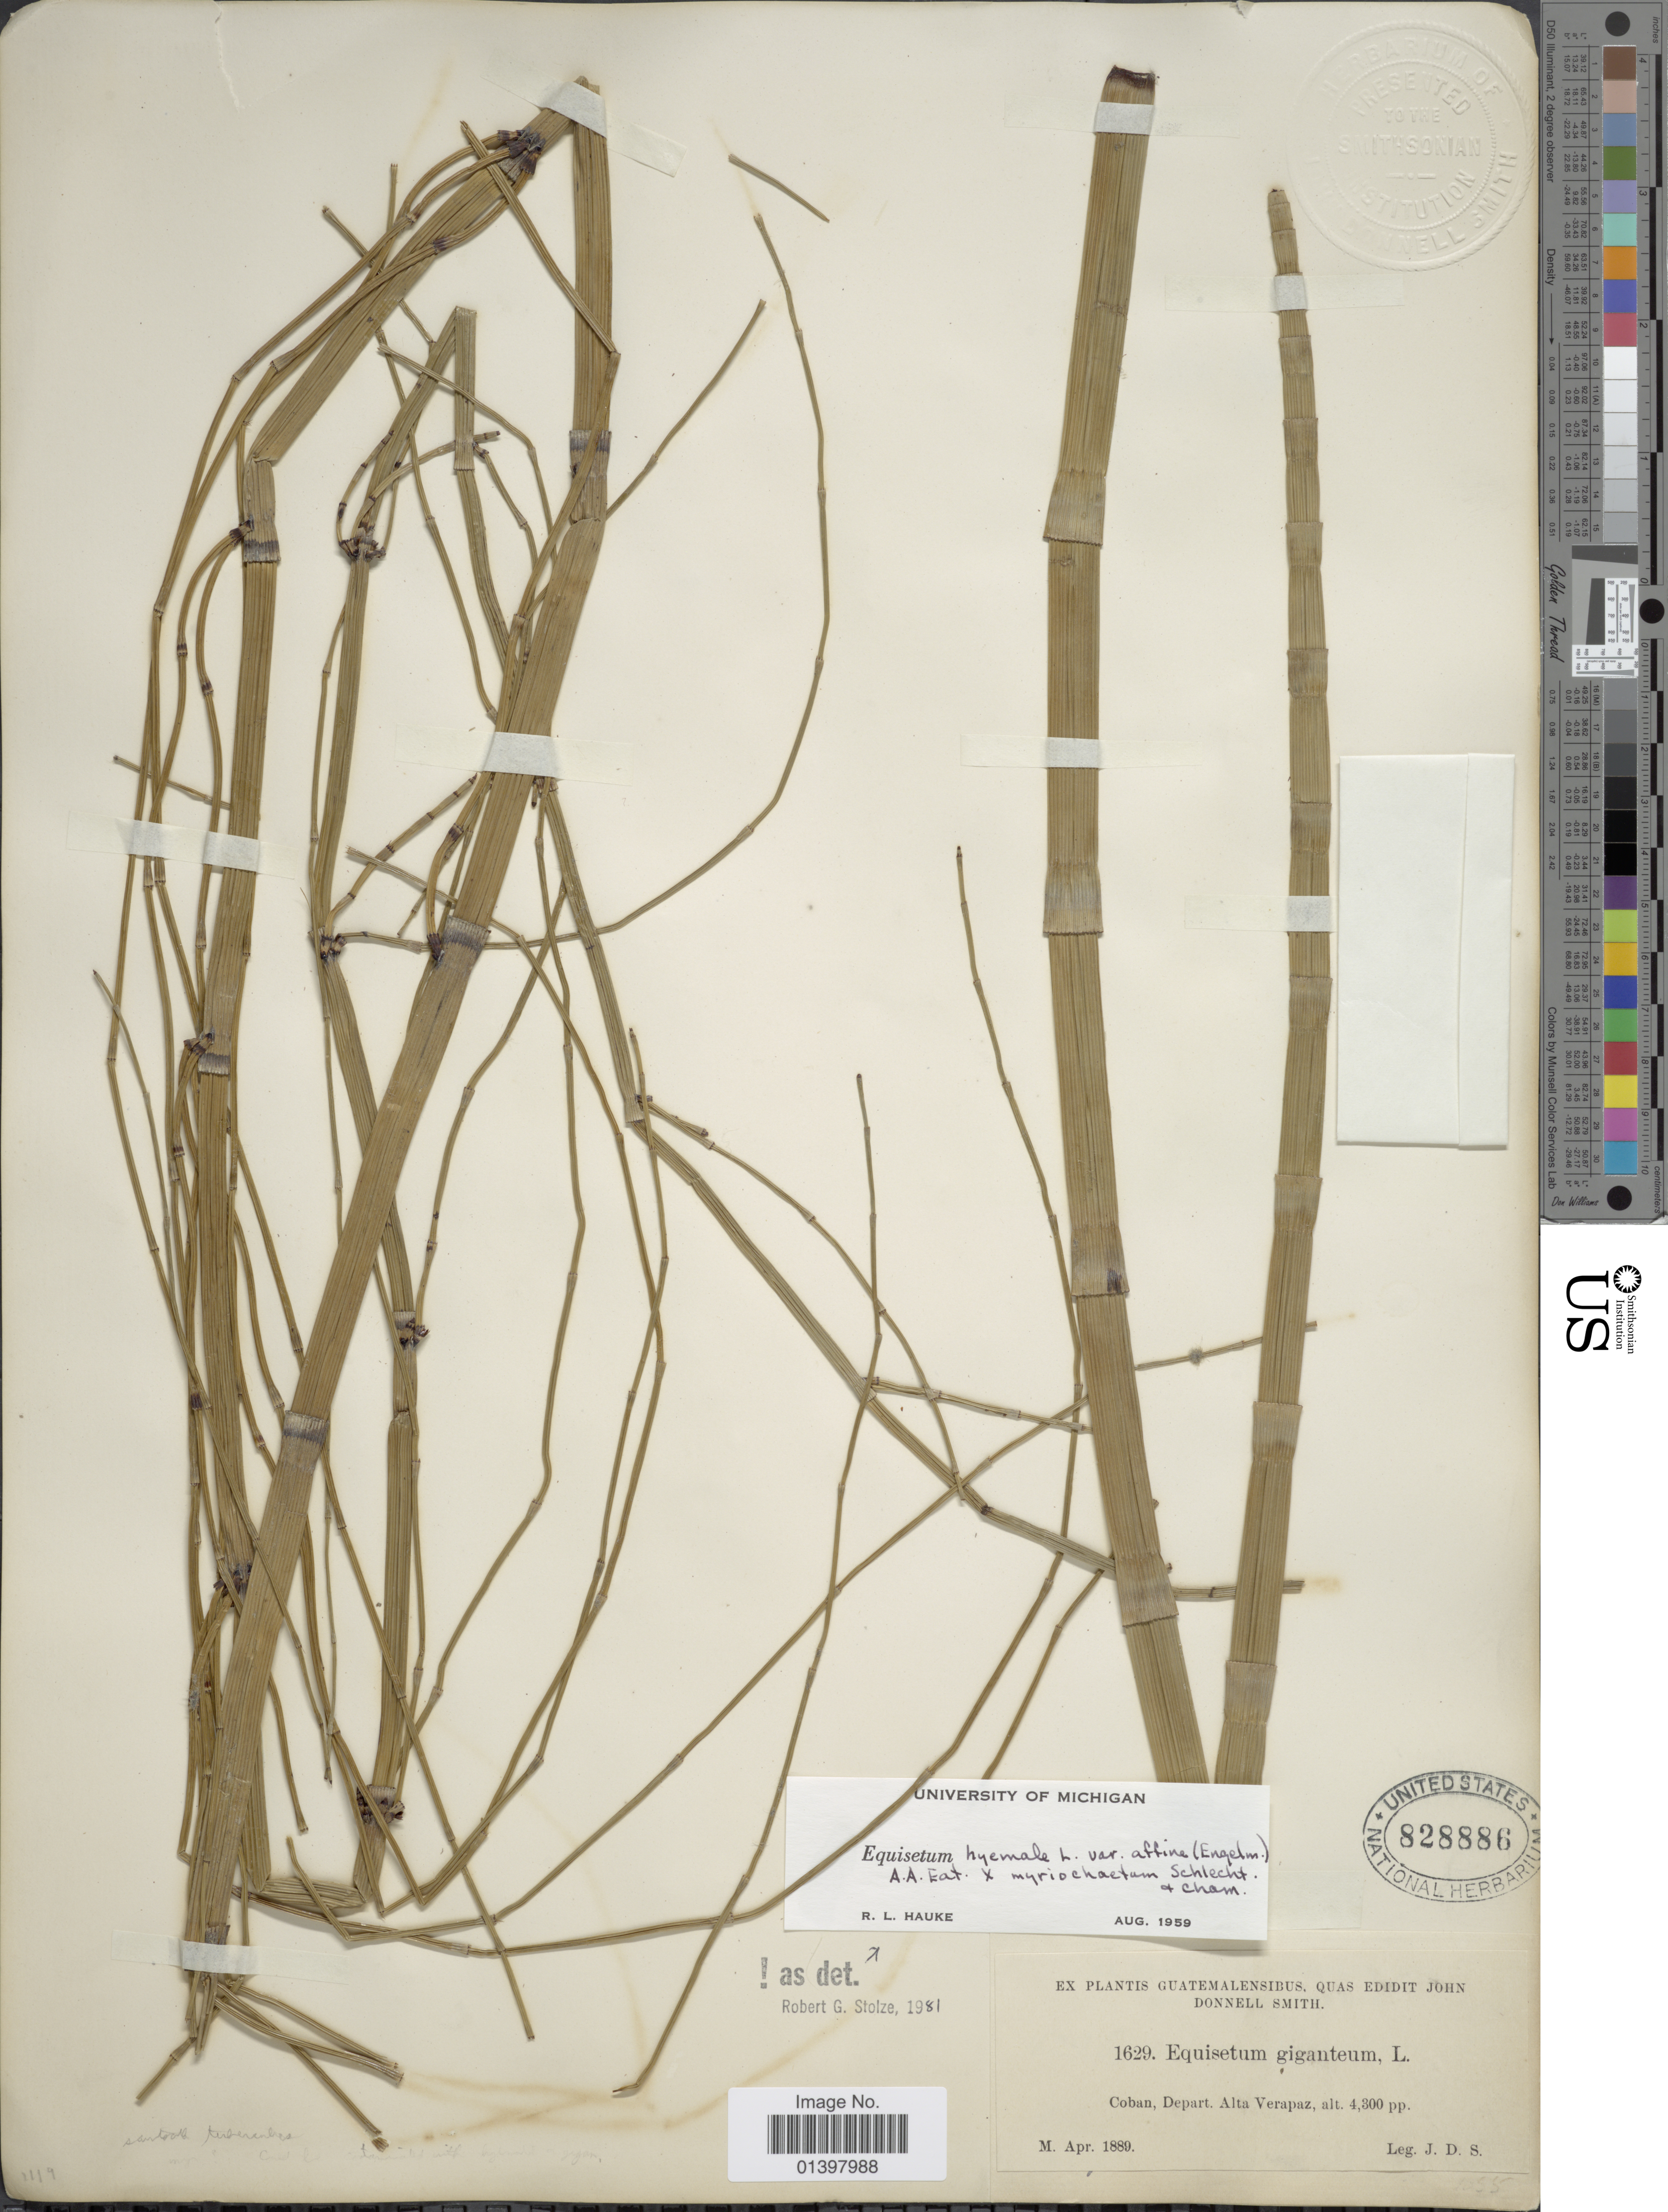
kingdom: Plantae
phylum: Tracheophyta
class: Polypodiopsida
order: Equisetales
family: Equisetaceae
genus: Equisetum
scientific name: Equisetum hyemale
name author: L.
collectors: J. Donnell Smith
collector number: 1629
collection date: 1889-04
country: Guatemala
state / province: Alta Verapaz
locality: Coban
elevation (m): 1311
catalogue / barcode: US 828886